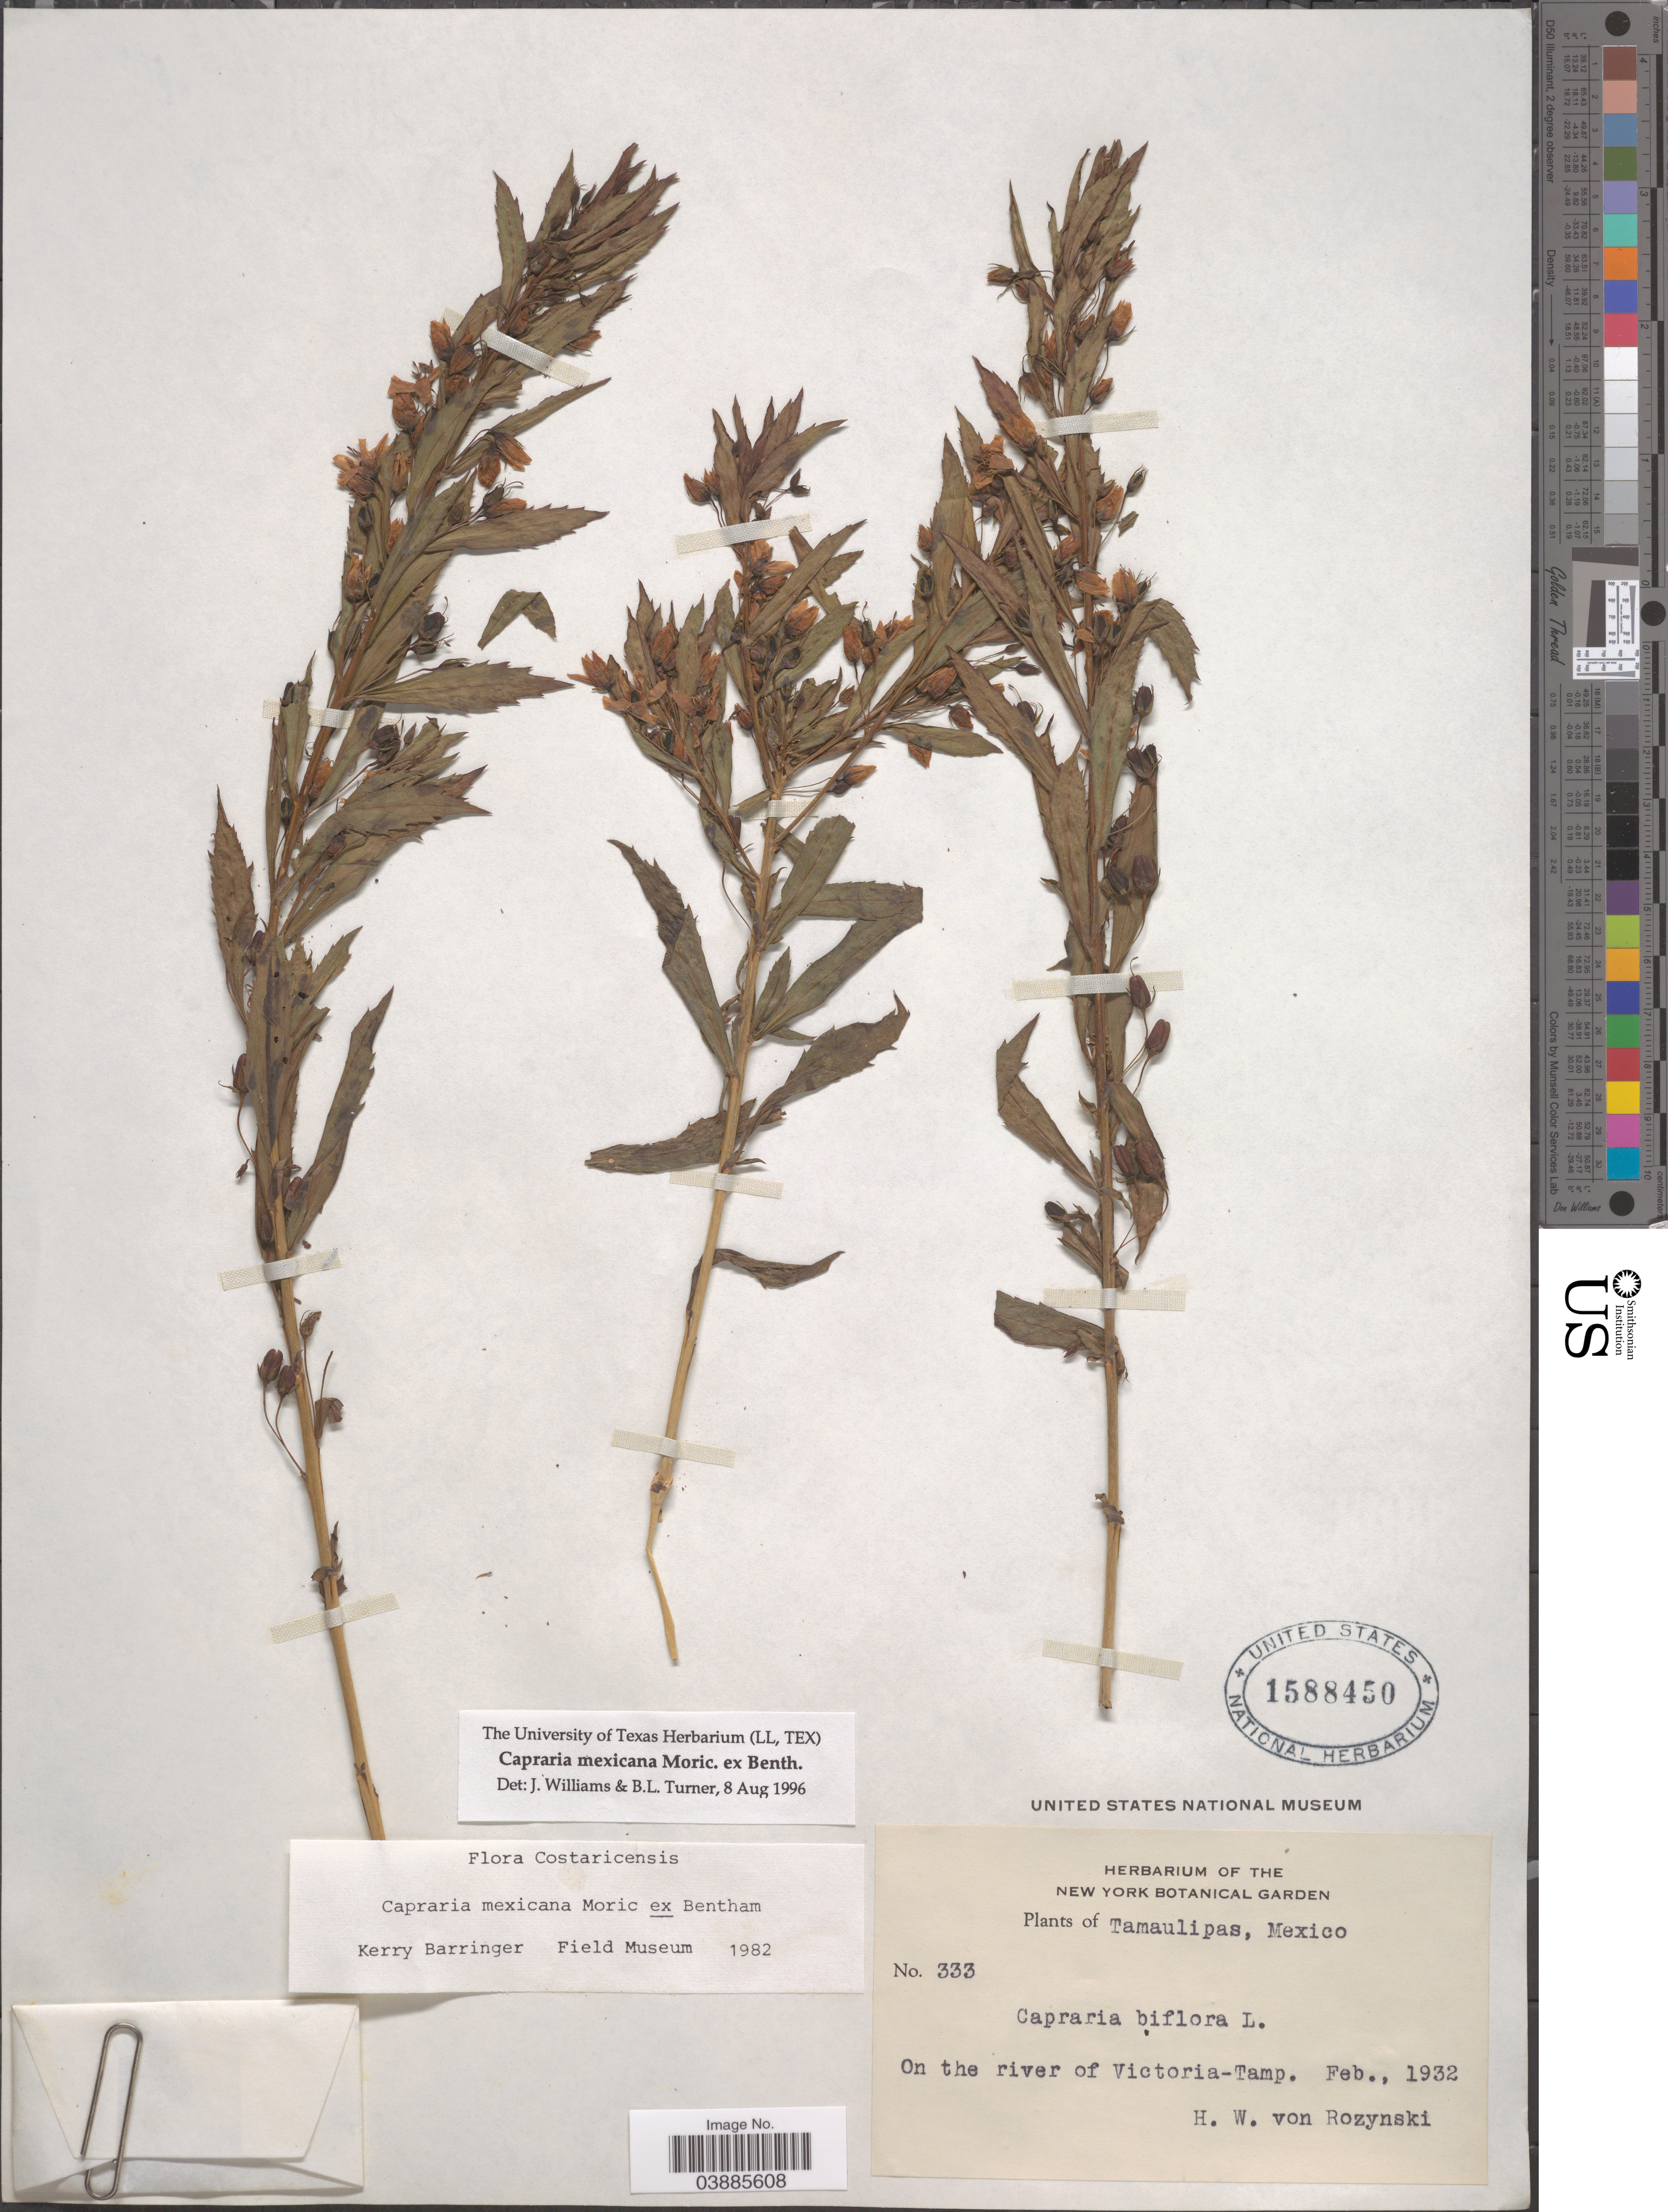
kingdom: Plantae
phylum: Tracheophyta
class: Magnoliopsida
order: Lamiales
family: Scrophulariaceae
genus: Capraria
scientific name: Capraria mexicana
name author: Moric. ex Benth.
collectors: Rozynski, H. W. von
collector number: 333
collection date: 1932-02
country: Mexico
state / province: Tamaulipas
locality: On the river of Victoria-Tamp.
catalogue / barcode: US 1588450